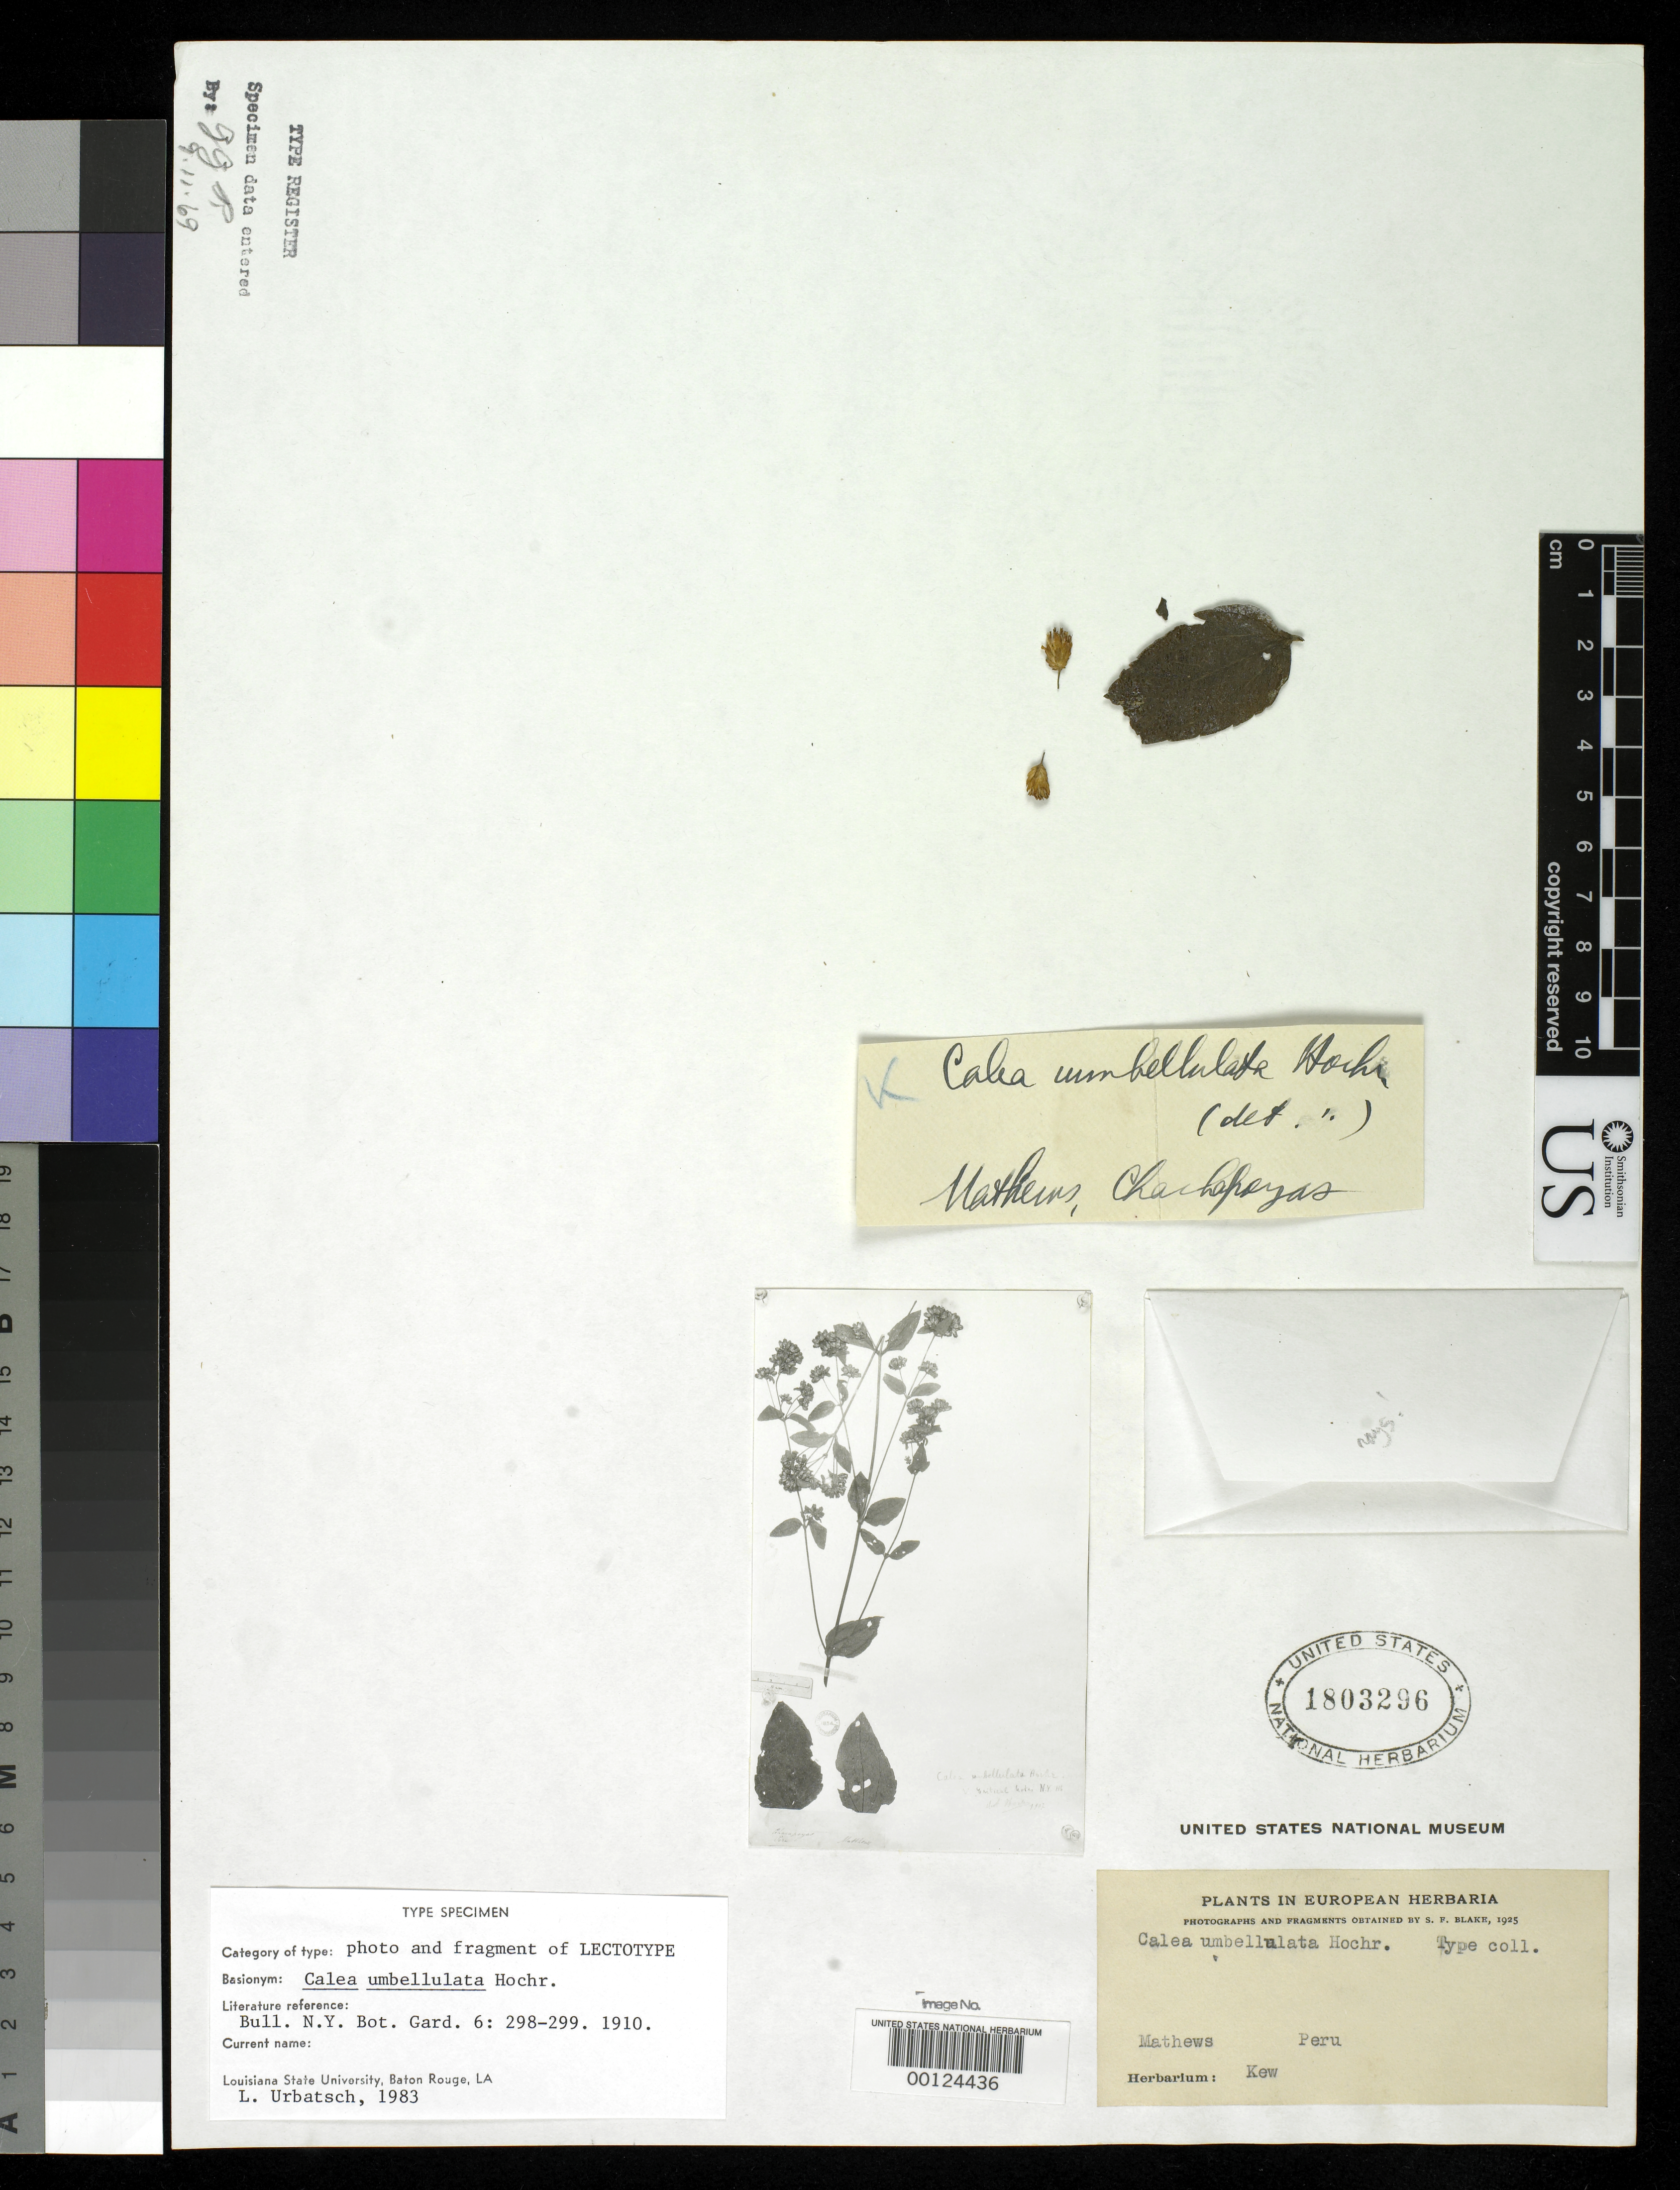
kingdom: Plantae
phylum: Tracheophyta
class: Magnoliopsida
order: Asterales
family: Asteraceae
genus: Calea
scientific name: Calea umbellulata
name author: Hochr.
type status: Type Fragment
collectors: A. Mathews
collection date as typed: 1902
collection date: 1902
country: Peru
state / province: Amazonas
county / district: Chachapoyas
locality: Chachapoyas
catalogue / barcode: US 1803296